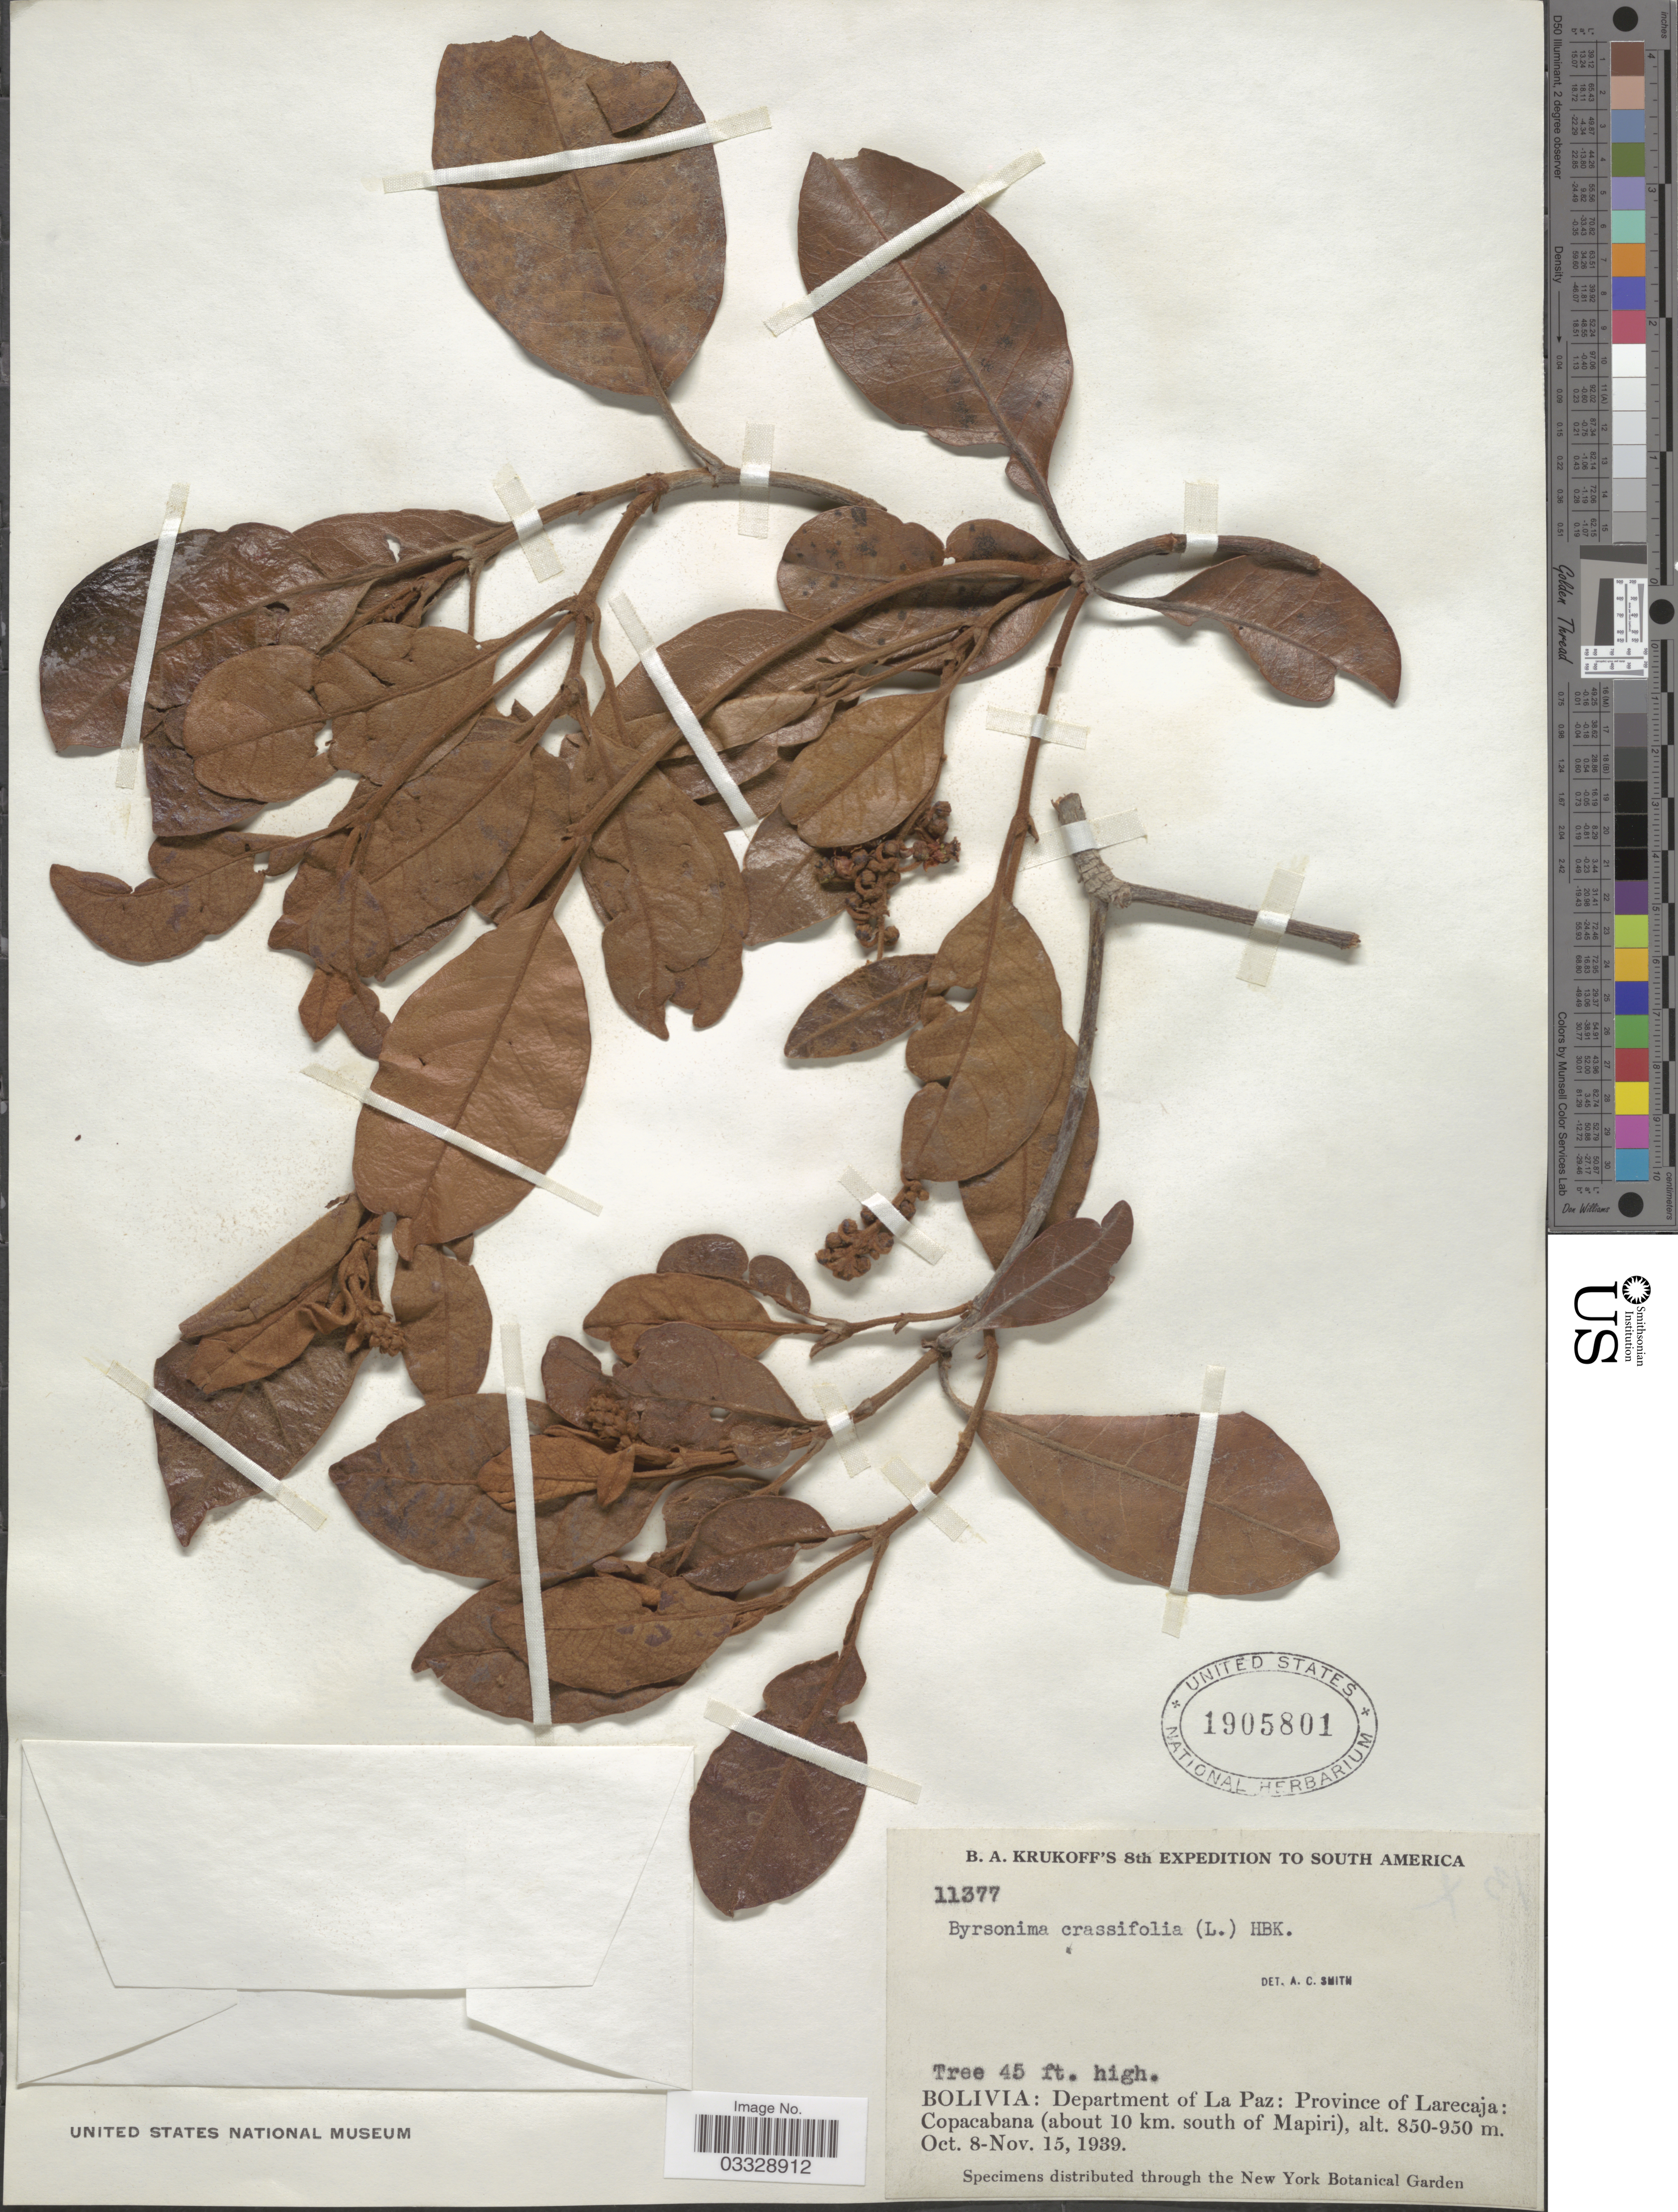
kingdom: Plantae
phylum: Tracheophyta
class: Magnoliopsida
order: Malpighiales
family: Malpighiaceae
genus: Byrsonima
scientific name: Byrsonima crassifolia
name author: (L.) Kunth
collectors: B. A. Krukoff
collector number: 11377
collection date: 1939-11-08/1939-11-15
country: Bolivia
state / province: La Paz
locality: Department of La Paz: Province of Larecaja: Copacabana (10 km. south of Mapiri).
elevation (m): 850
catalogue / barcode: US 1905801